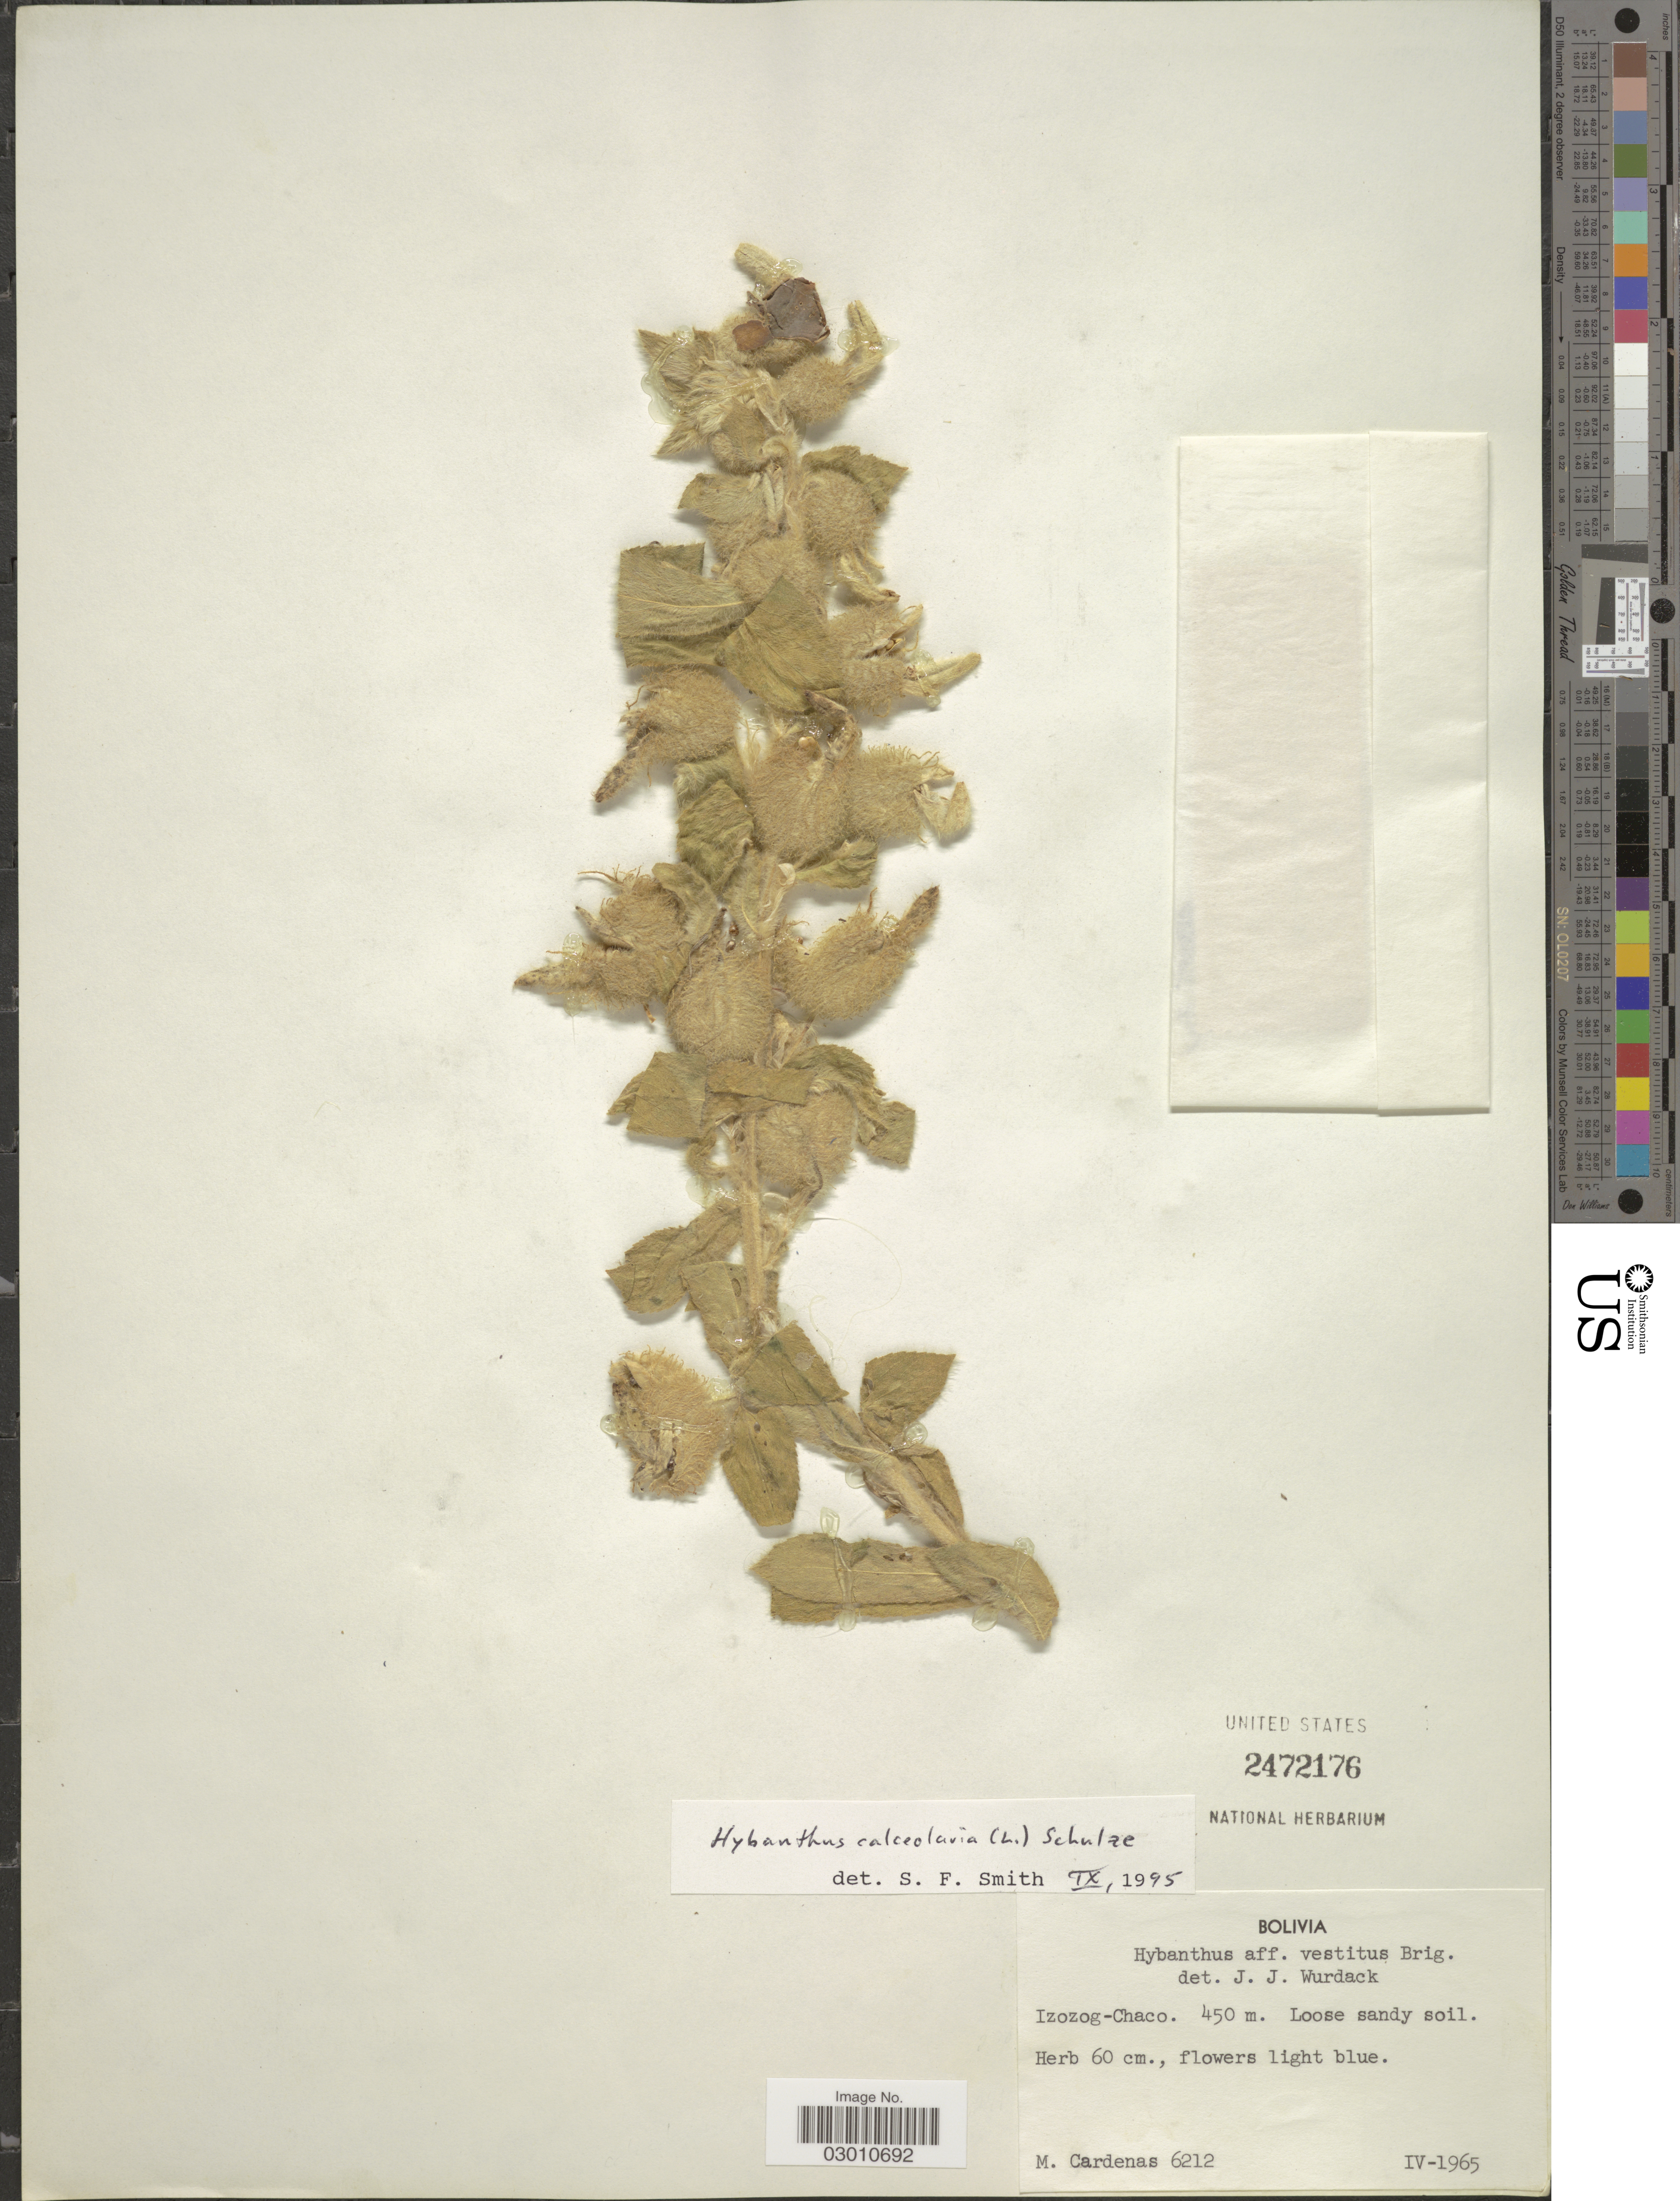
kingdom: Plantae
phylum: Tracheophyta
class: Magnoliopsida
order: Malpighiales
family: Violaceae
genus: Pombalia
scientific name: Pombalia calceolaria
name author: (L.) Paula-Souza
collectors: M. Cárdenas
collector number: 6212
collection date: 1965-04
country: Bolivia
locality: Izozog-Chaco.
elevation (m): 450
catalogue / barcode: US 2472176